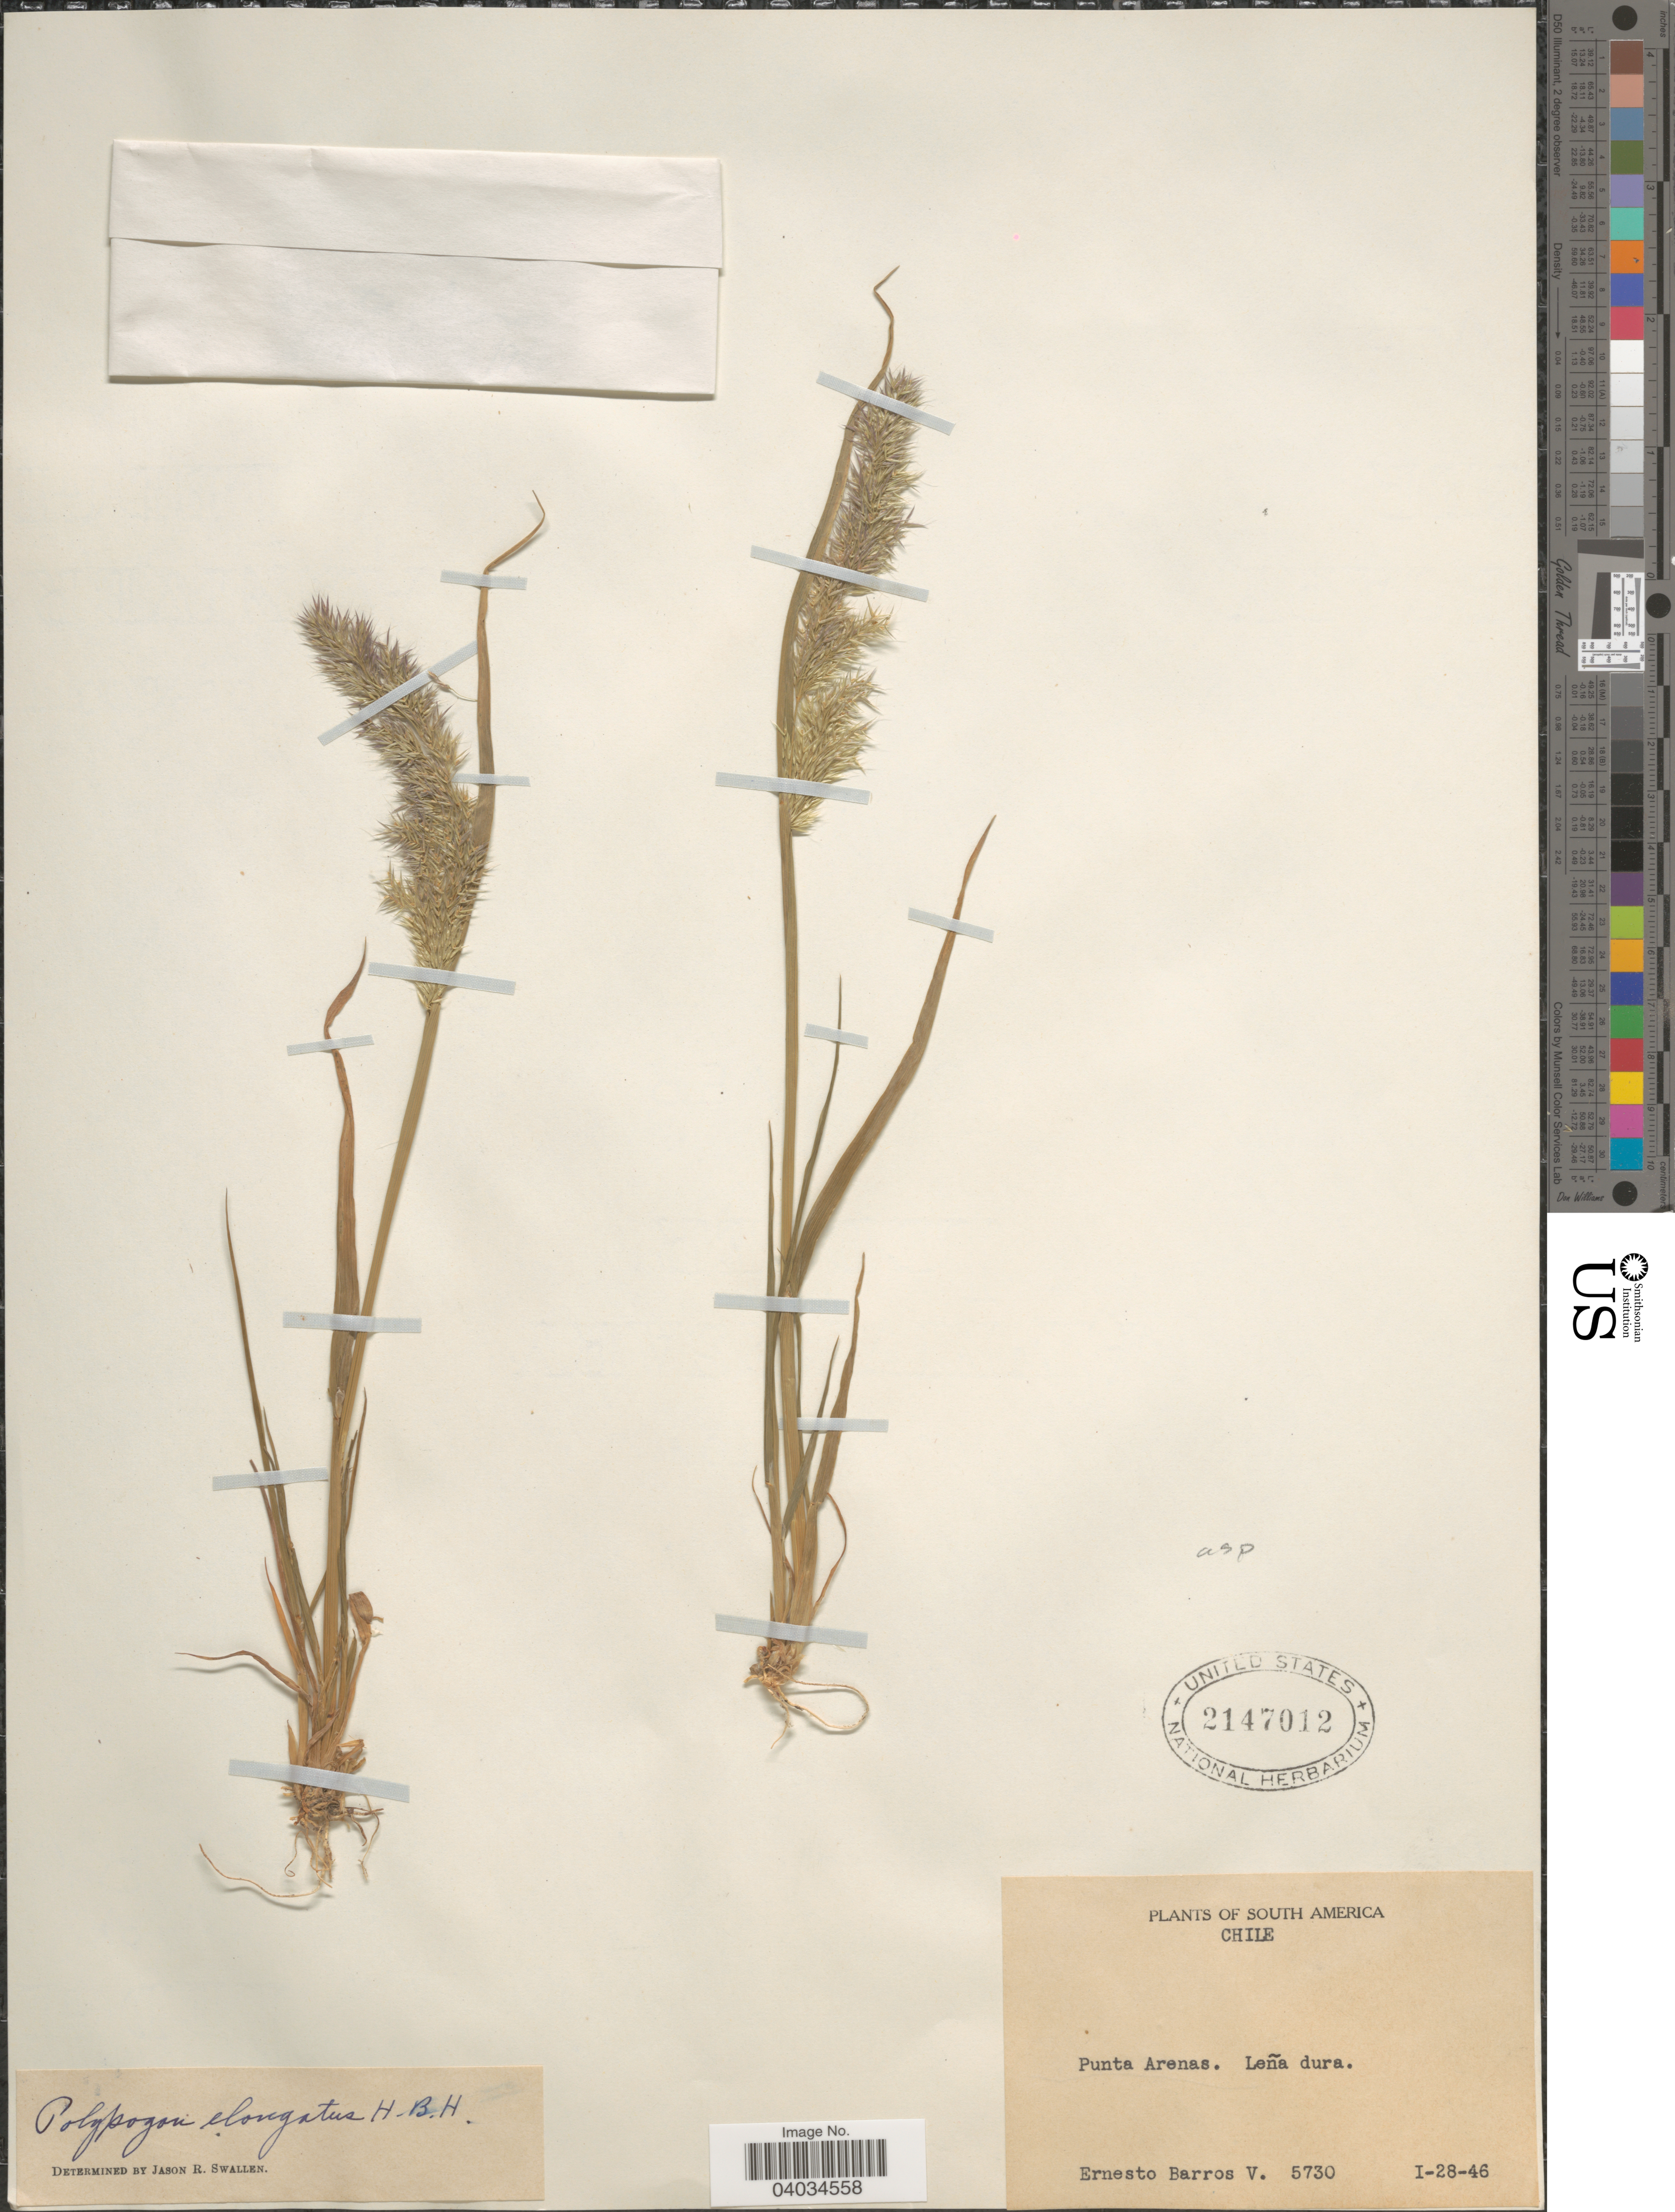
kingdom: Plantae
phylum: Tracheophyta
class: Liliopsida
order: Poales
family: Poaceae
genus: Polypogon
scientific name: Polypogon sp.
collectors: E. Barros V.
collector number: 5730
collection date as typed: Transcribed d/m/y: 28/1/46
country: Chile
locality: Punta Arenas. Leña dura.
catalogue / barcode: US 2147012